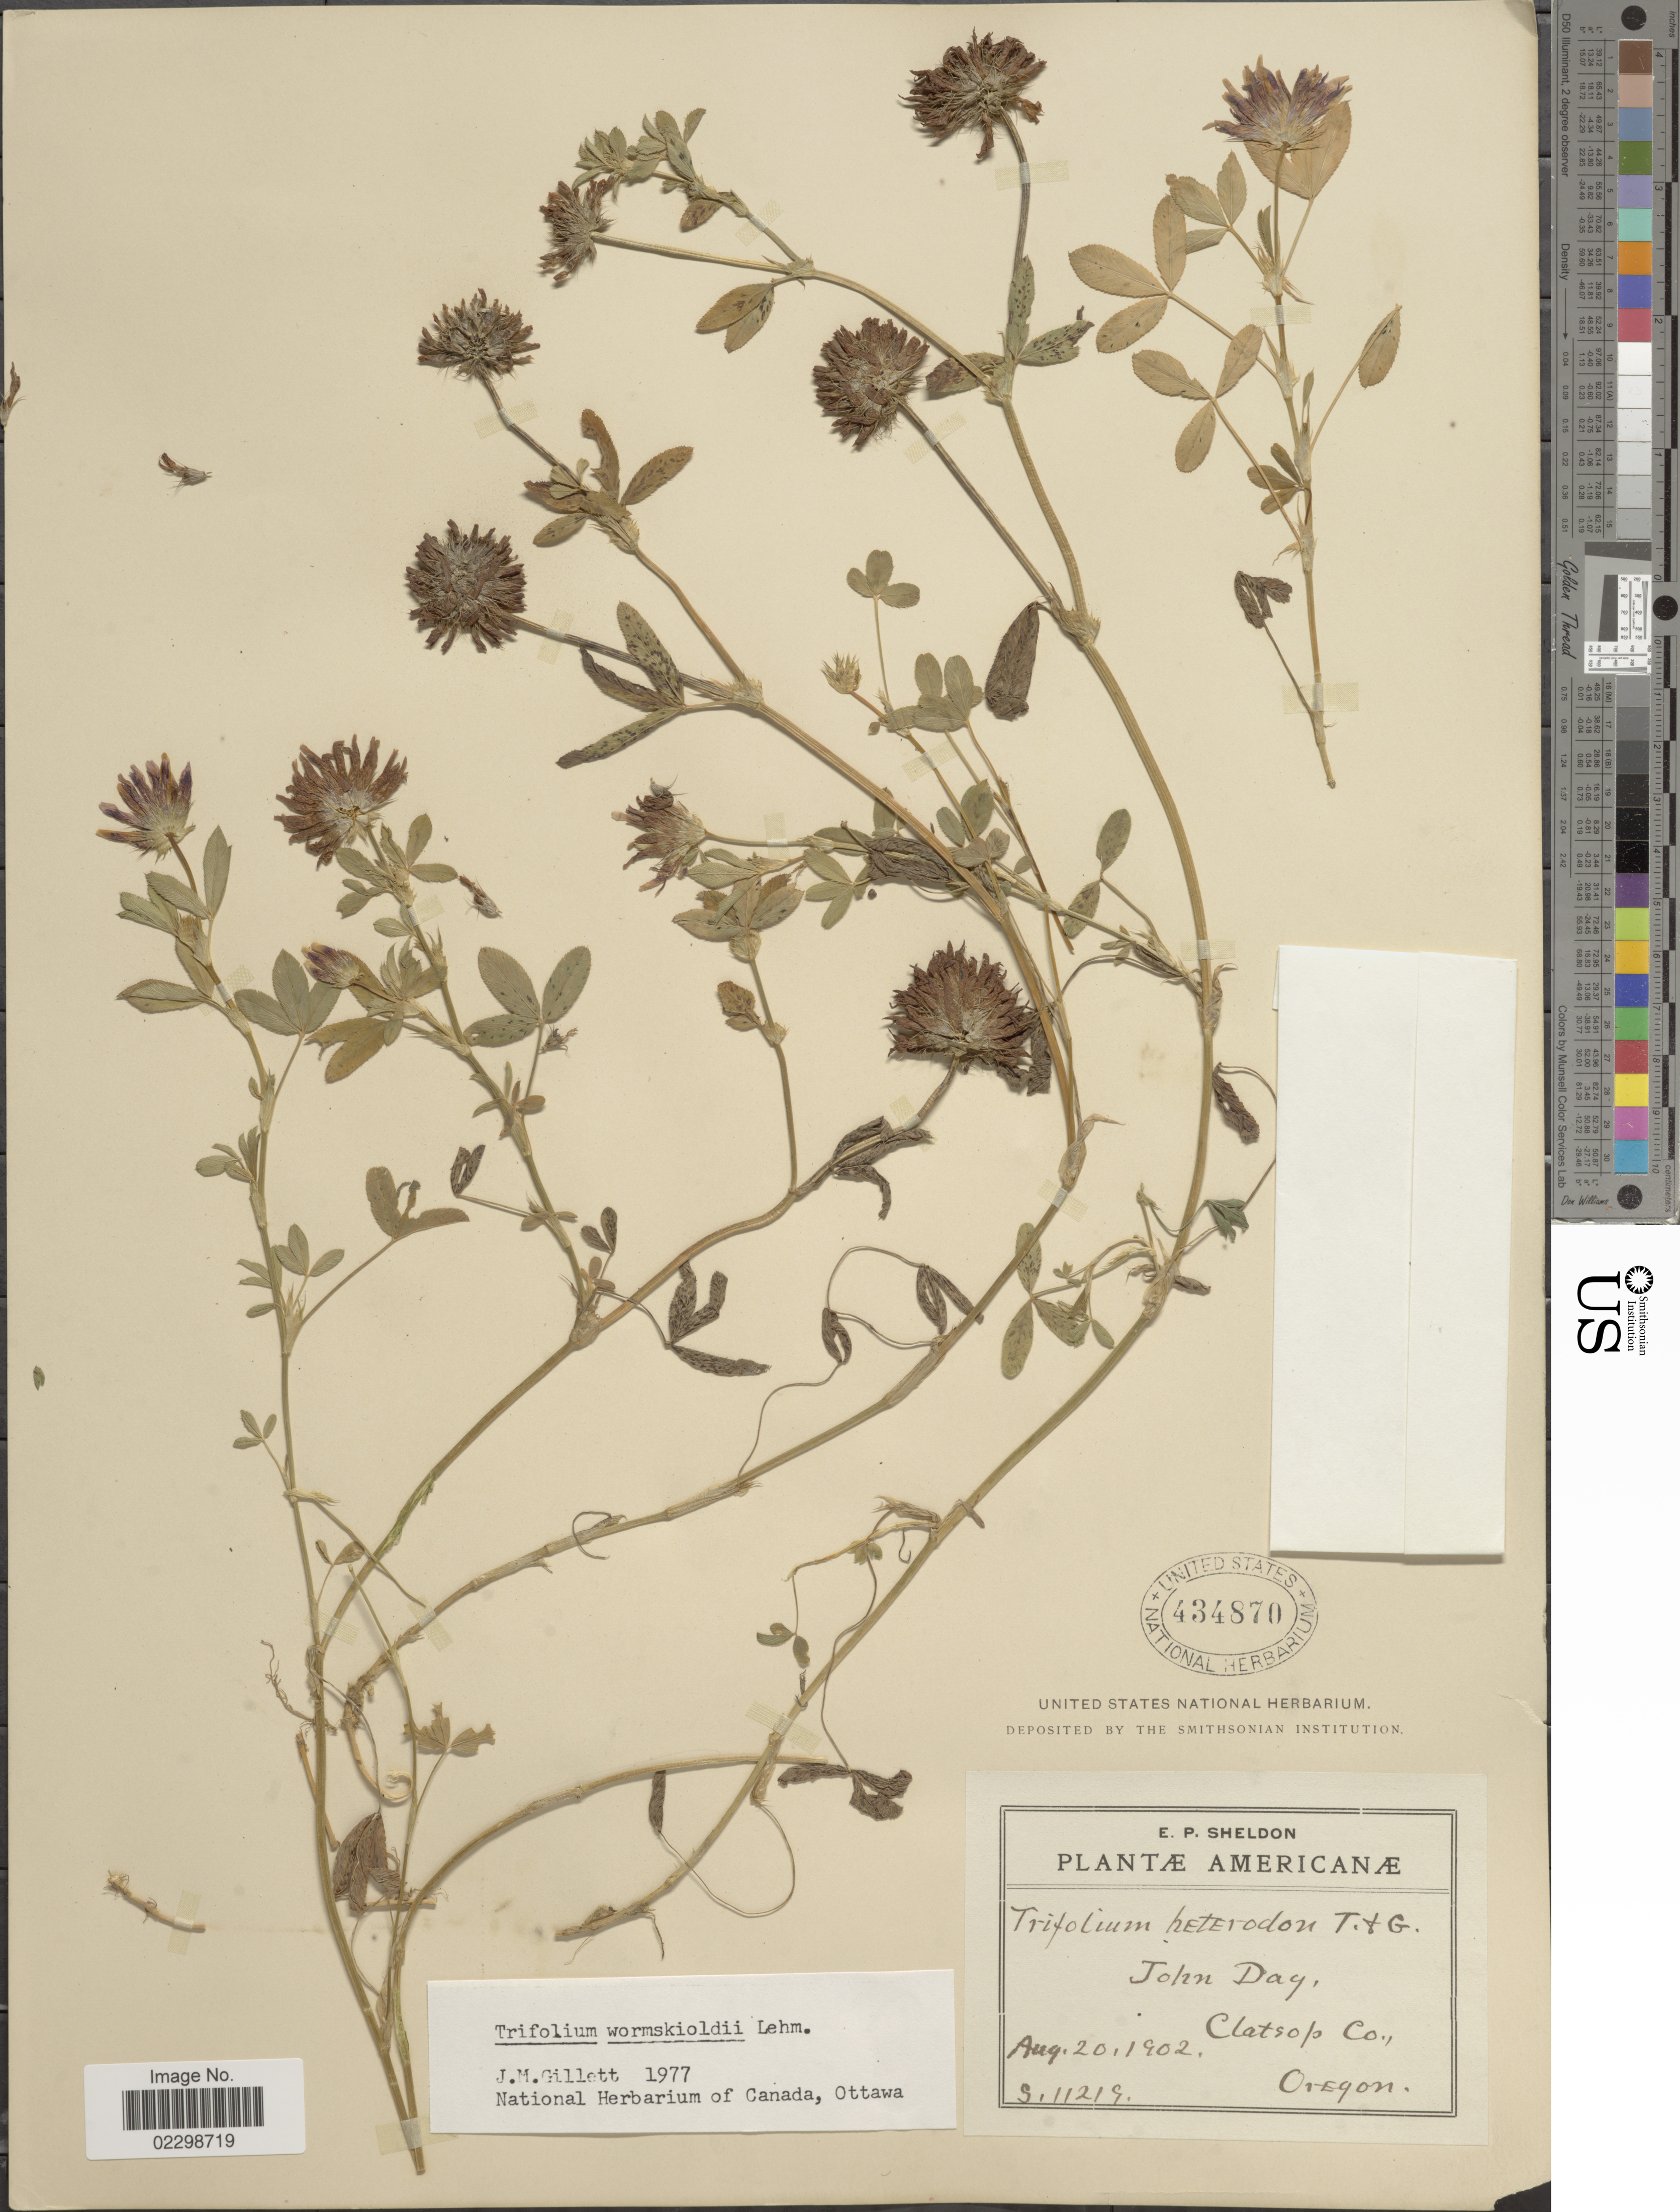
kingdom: Plantae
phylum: Tracheophyta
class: Magnoliopsida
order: Fabales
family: Fabaceae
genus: Trifolium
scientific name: Trifolium wormskioldii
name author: Lehm.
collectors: E. P. Sheldon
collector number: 11219*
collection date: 1902-08-20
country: United States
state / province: Oregon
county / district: Clatsop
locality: John Day, Clatsop Co.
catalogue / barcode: US 434870